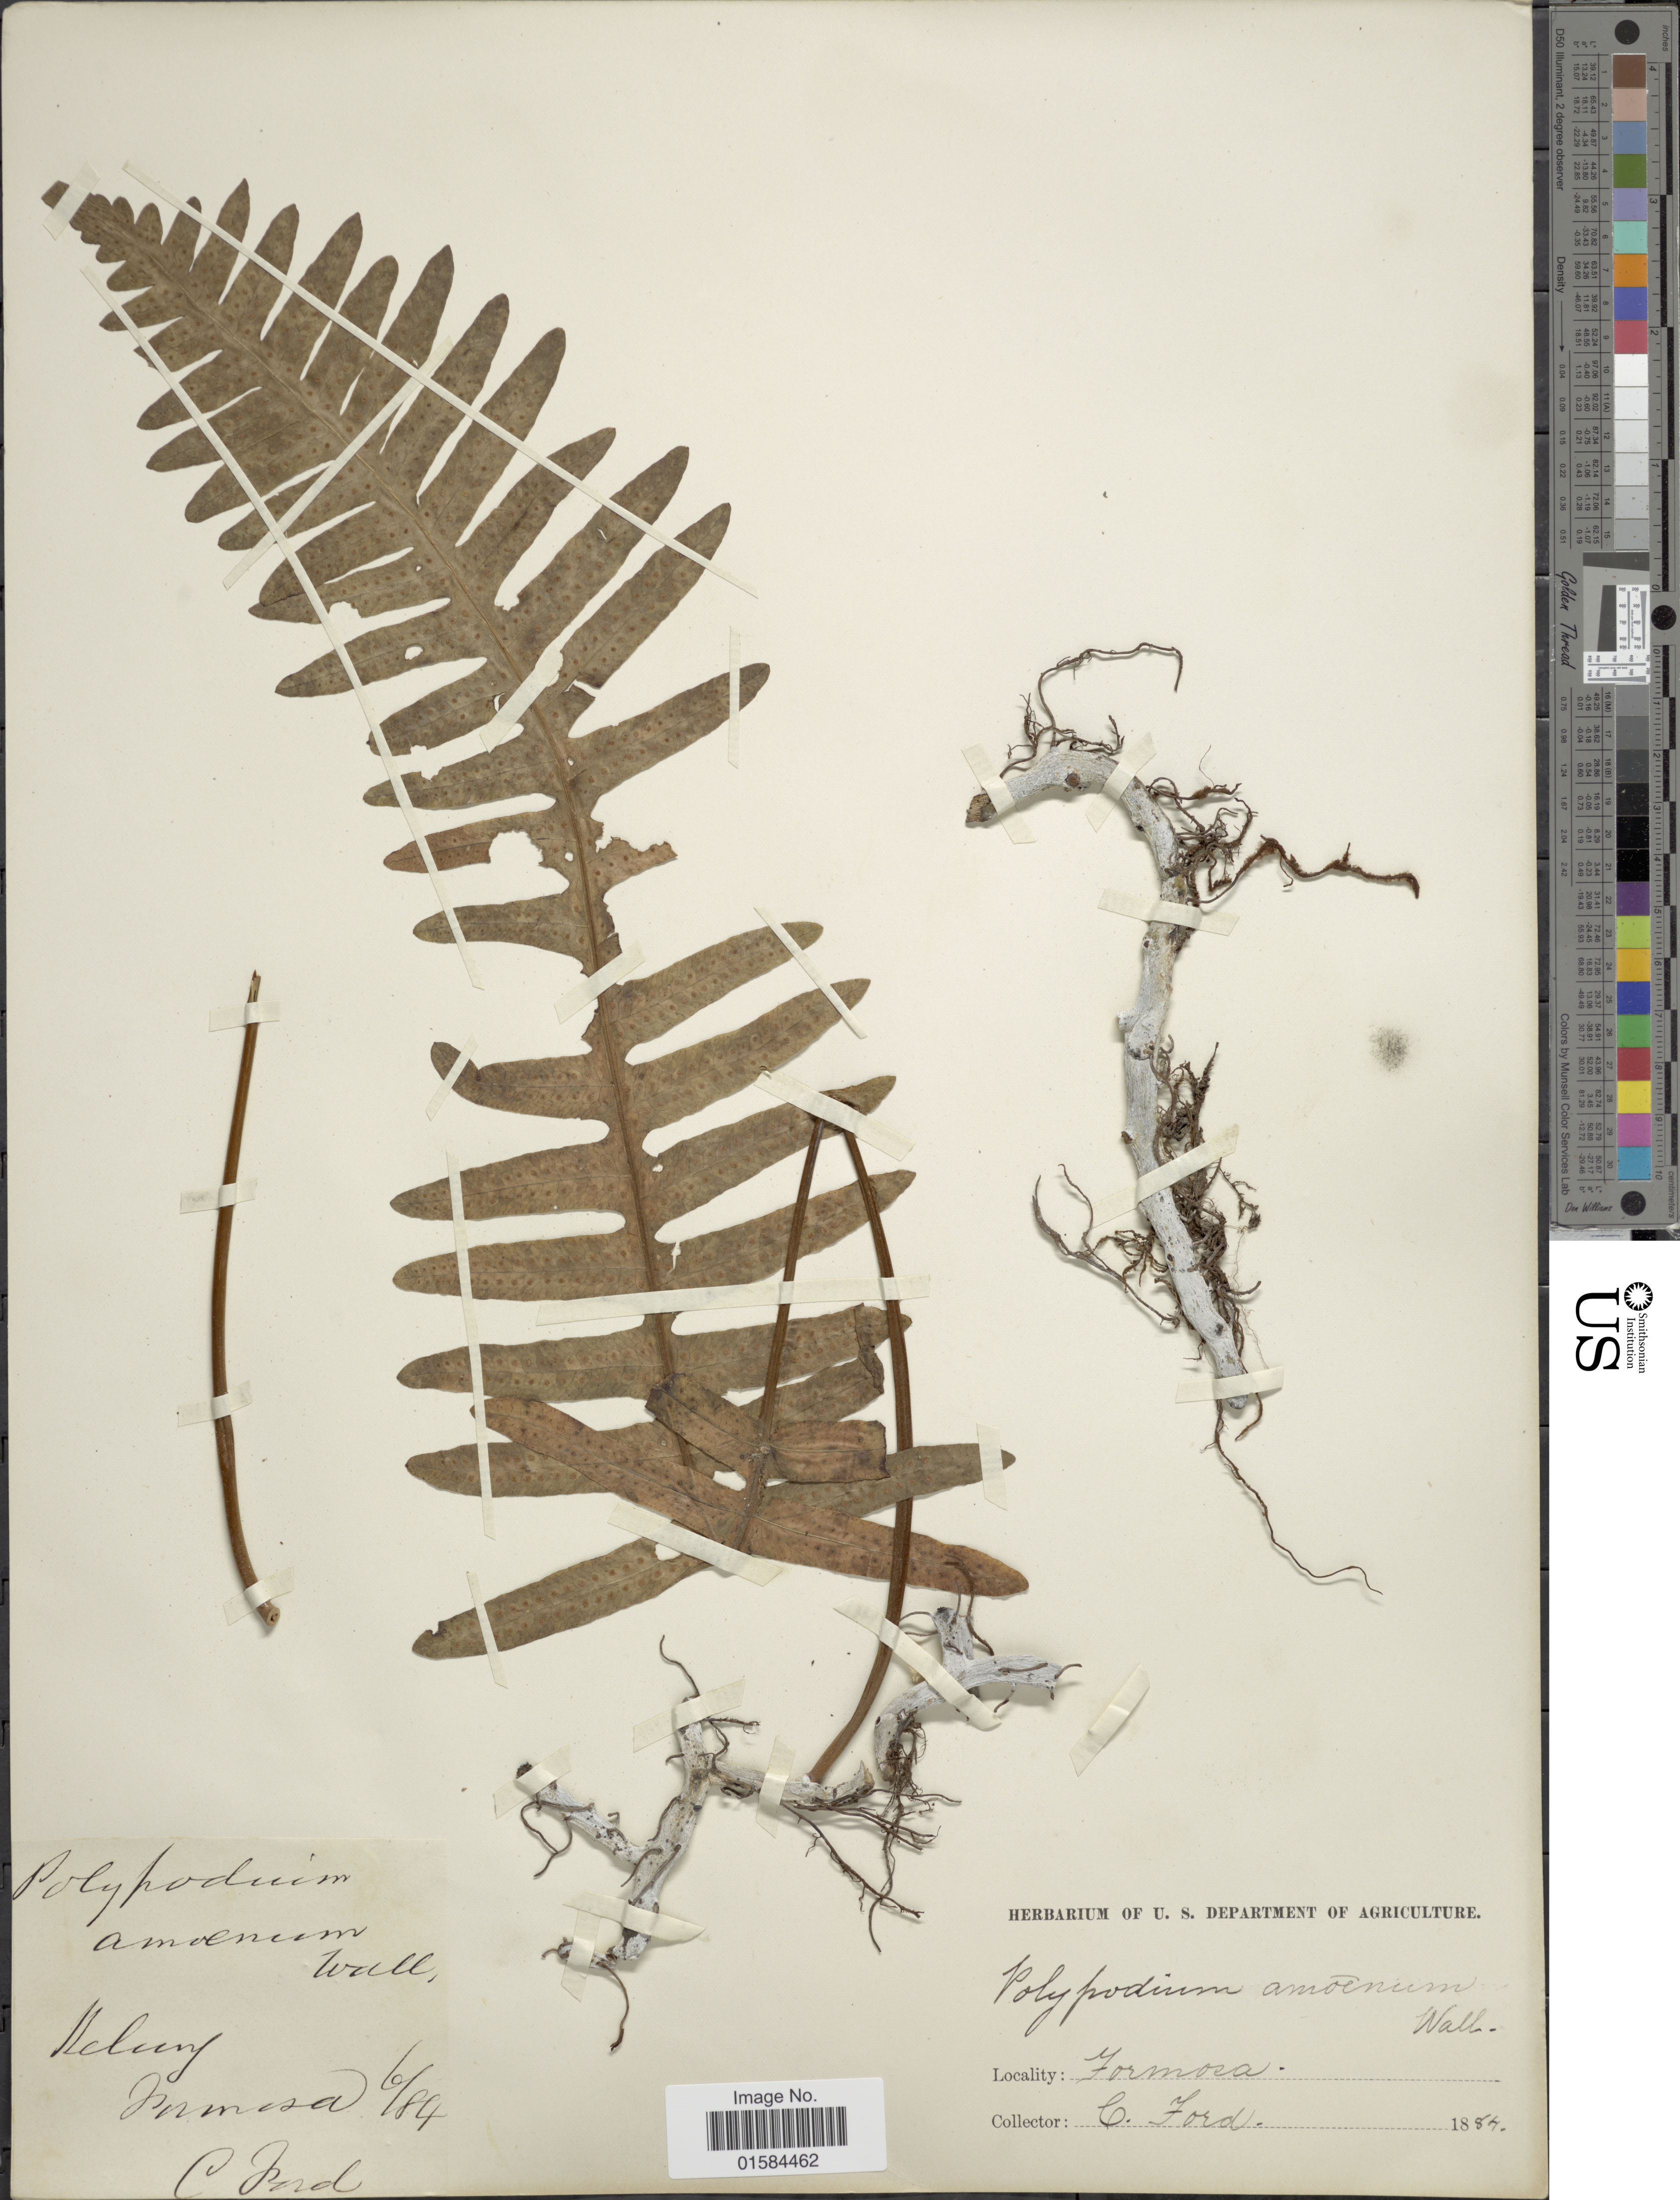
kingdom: Plantae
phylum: Tracheophyta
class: Polypodiopsida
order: Polypodiales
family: Polypodiaceae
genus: Goniophlebium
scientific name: Goniophlebium amoenum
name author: (Wall. ex Mett.) J. Sm.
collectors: C. Ford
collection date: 1884-06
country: Taiwan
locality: Ilelung, Formosa [interpreted]